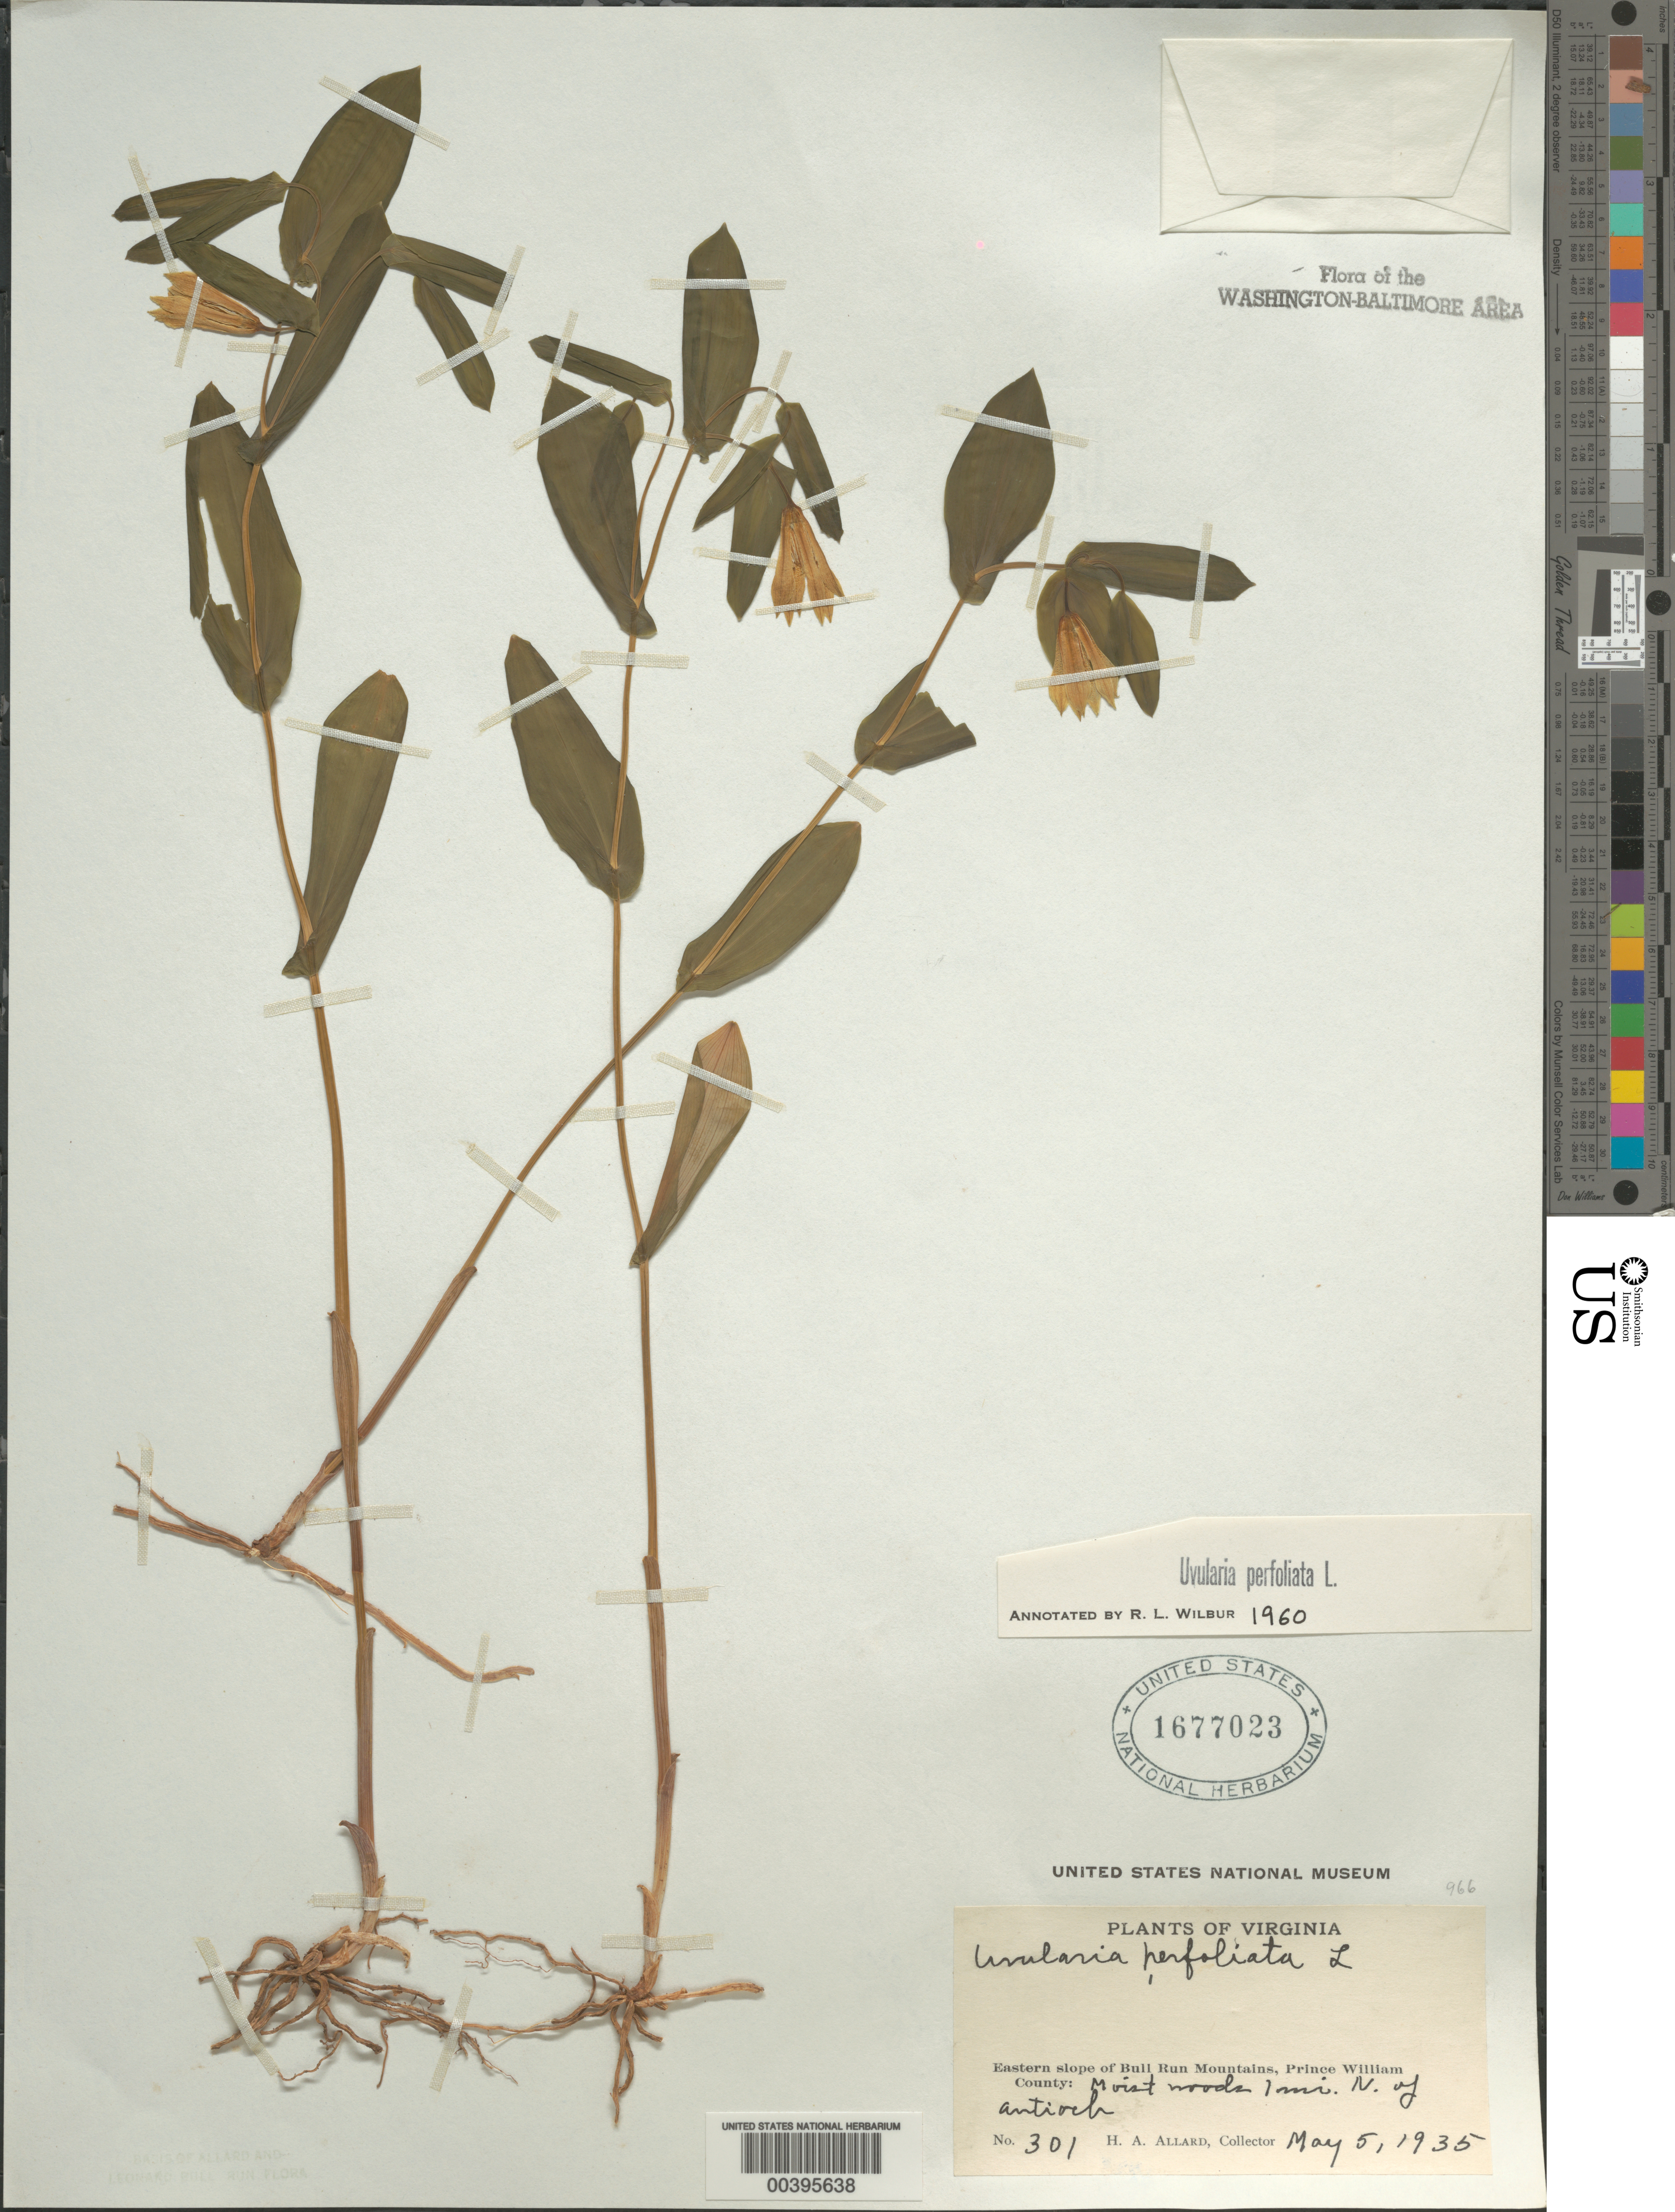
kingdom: Plantae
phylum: Tracheophyta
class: Liliopsida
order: Liliales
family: Colchicaceae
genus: Uvularia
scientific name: Uvularia perfoliata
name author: L.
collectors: H. A. Allard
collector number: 301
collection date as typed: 05 May 1935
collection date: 1935-05-05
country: United States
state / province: Virginia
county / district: Prince William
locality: North of Antioch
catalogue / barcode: US 1677023